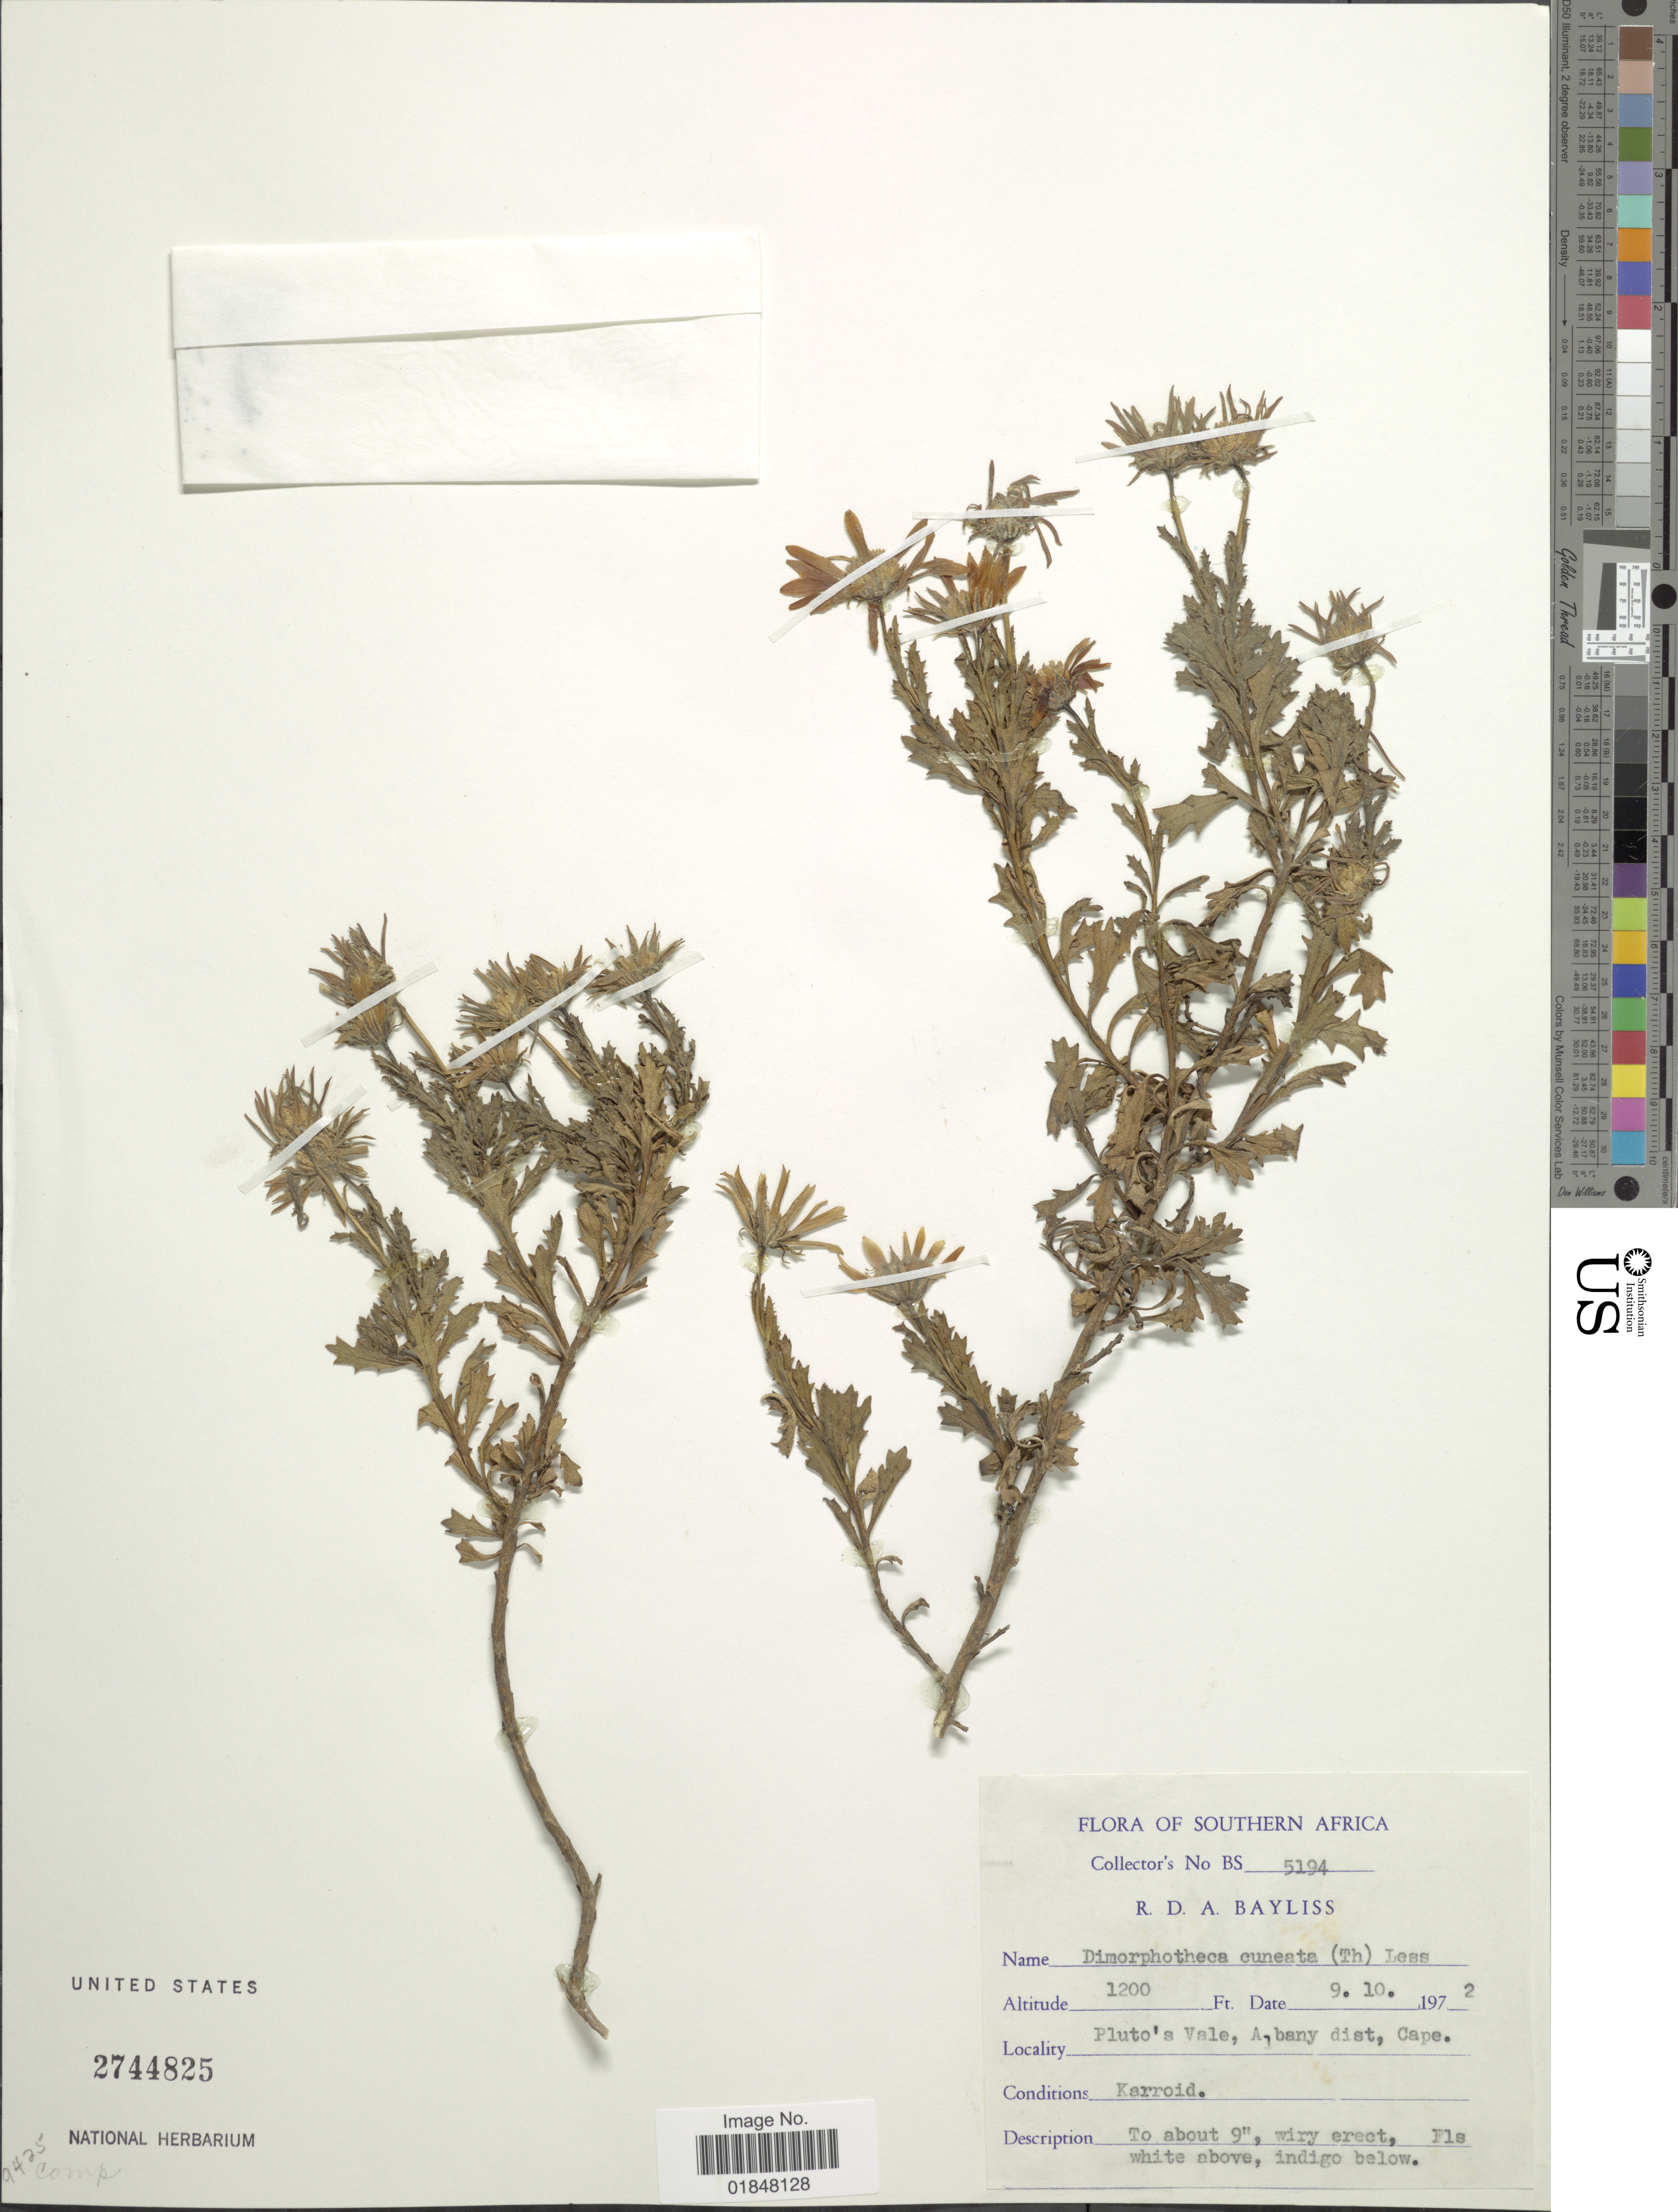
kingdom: Plantae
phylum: Tracheophyta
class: Magnoliopsida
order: Asterales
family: Asteraceae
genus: Dimorphotheca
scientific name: Dimorphotheca cuneata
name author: (Thunb.) Less.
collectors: R. Bayliss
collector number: BS5194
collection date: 1972-10-09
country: South Africa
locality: Pluto's Vale, Albany dist. Cape.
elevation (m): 366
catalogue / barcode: US 2744825